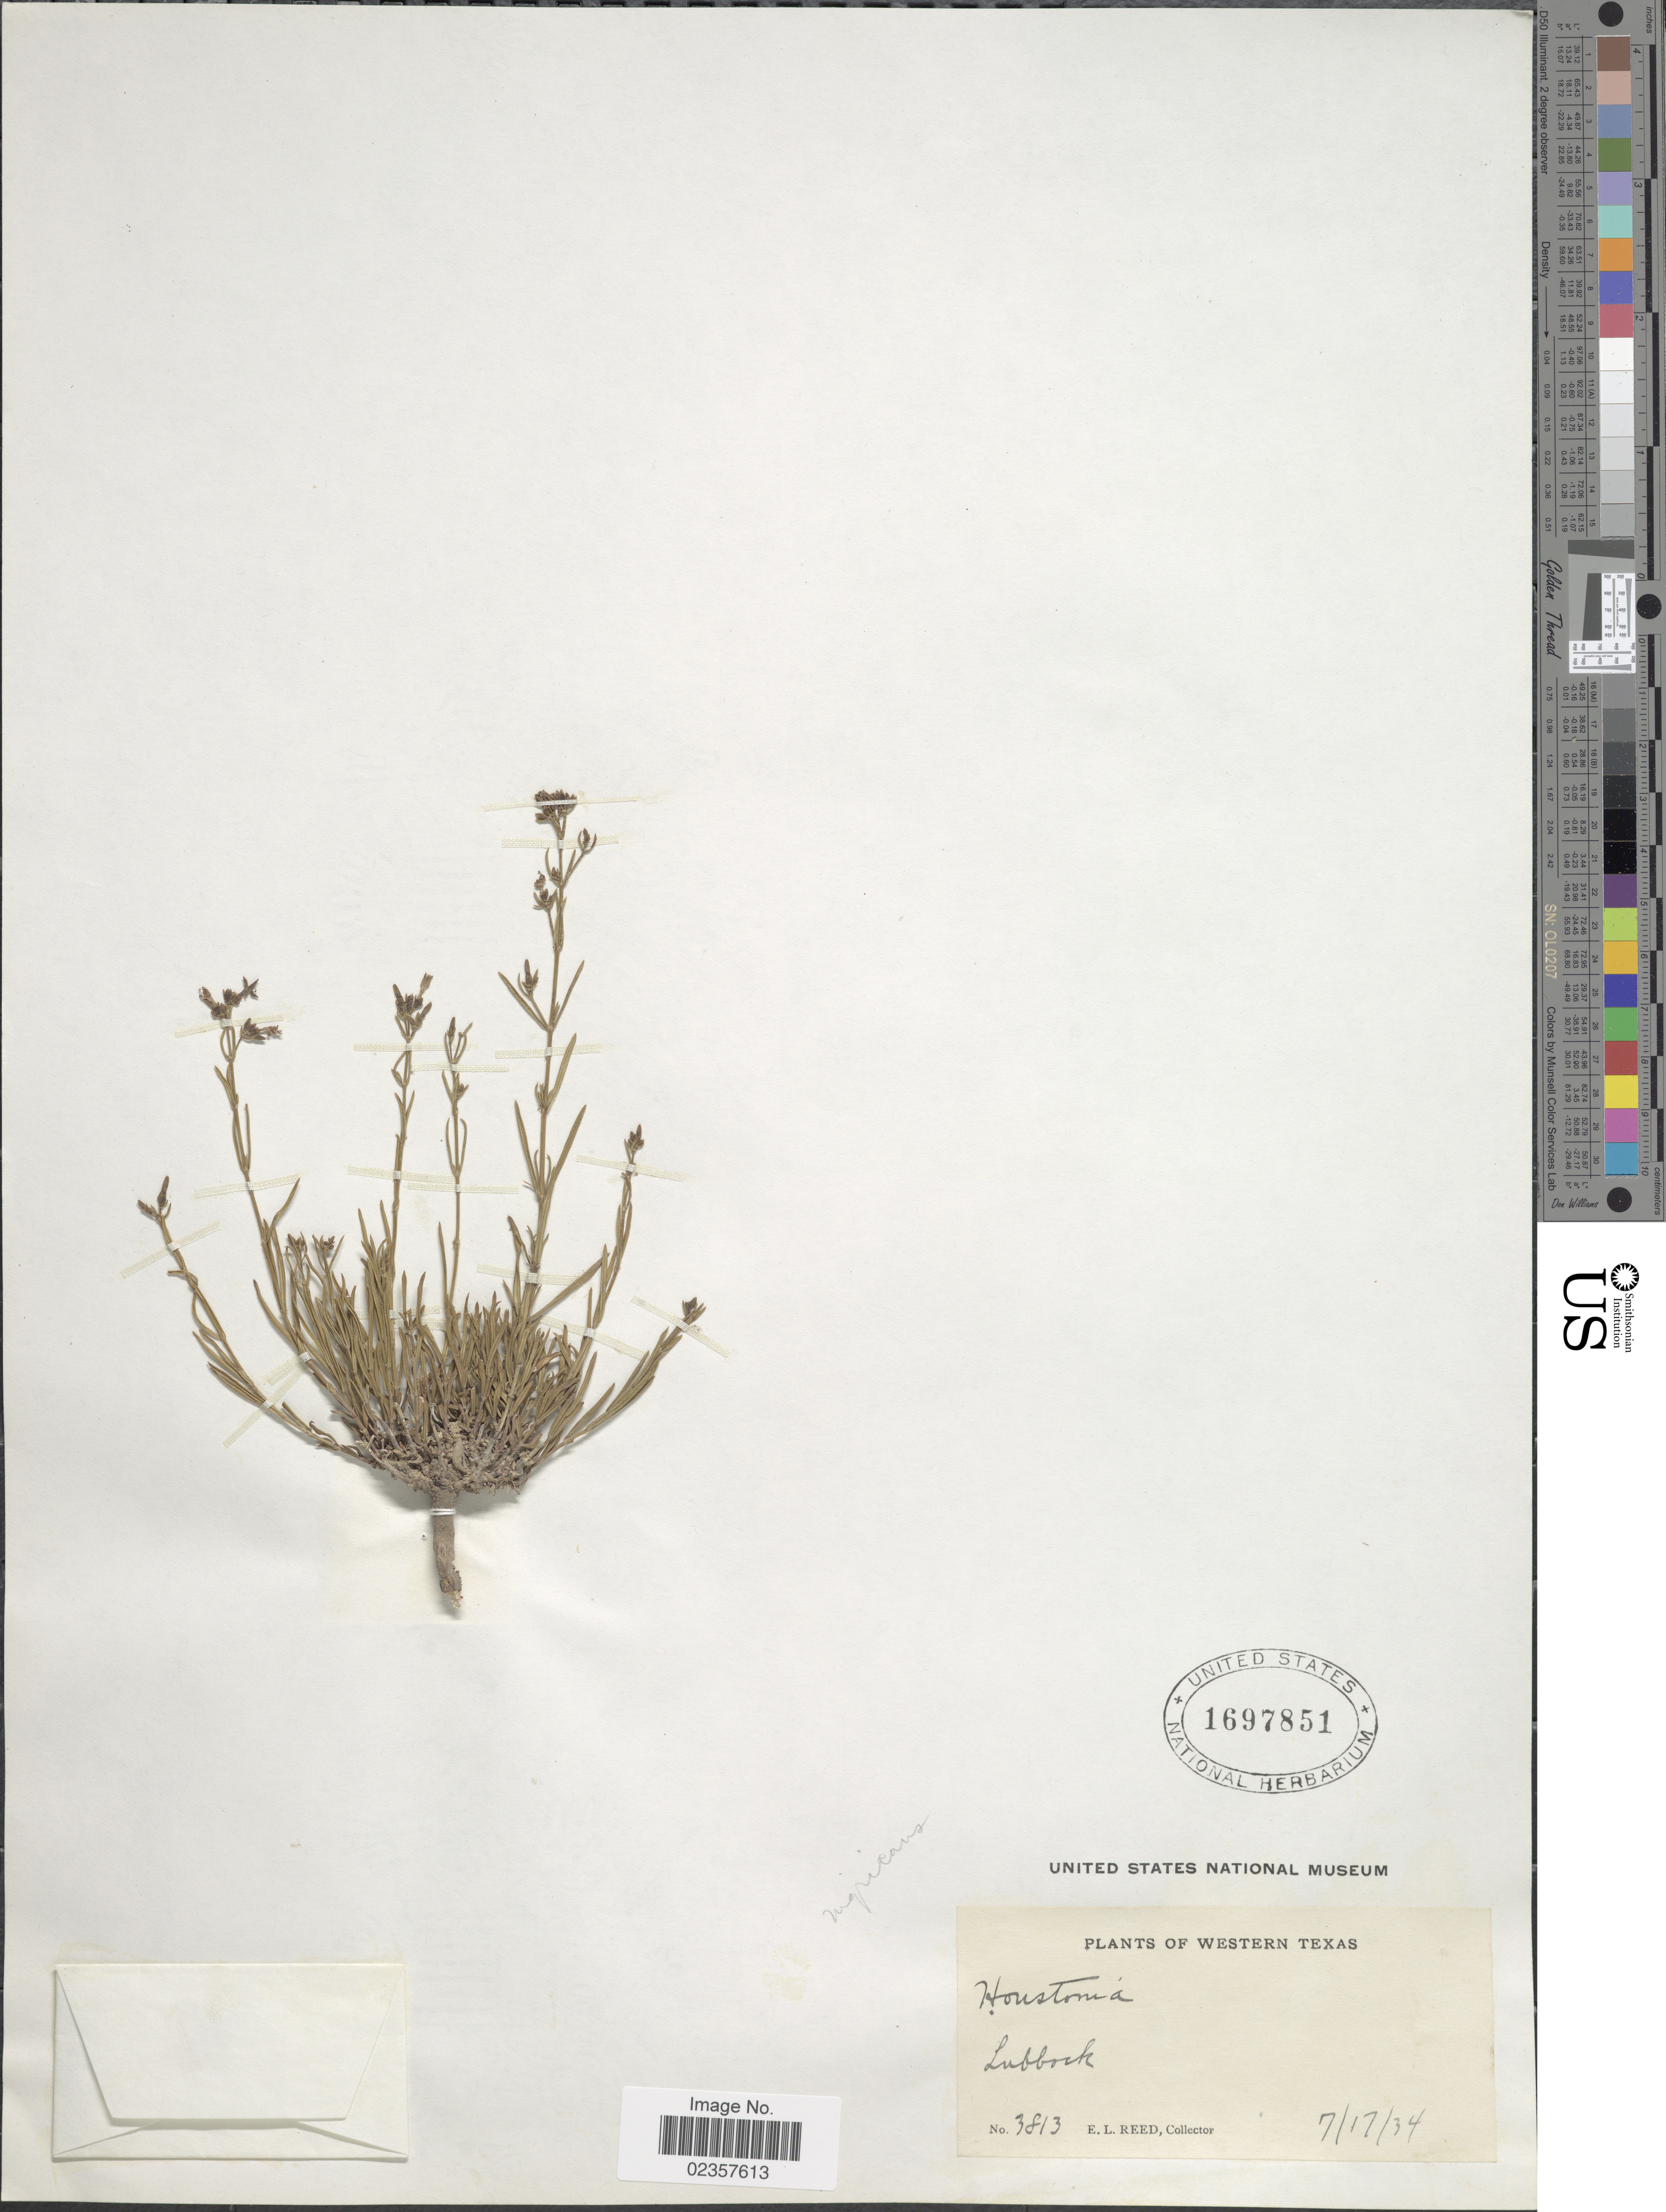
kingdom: Plantae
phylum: Tracheophyta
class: Magnoliopsida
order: Gentianales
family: Rubiaceae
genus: Houstonia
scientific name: Houstonia nigricans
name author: (Lam.) Fernald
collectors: E. Reed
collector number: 3813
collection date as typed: Transcribed d/m/y: 17/7/34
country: United States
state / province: Texas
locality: Western Texas. Lubbock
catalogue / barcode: US 1697851